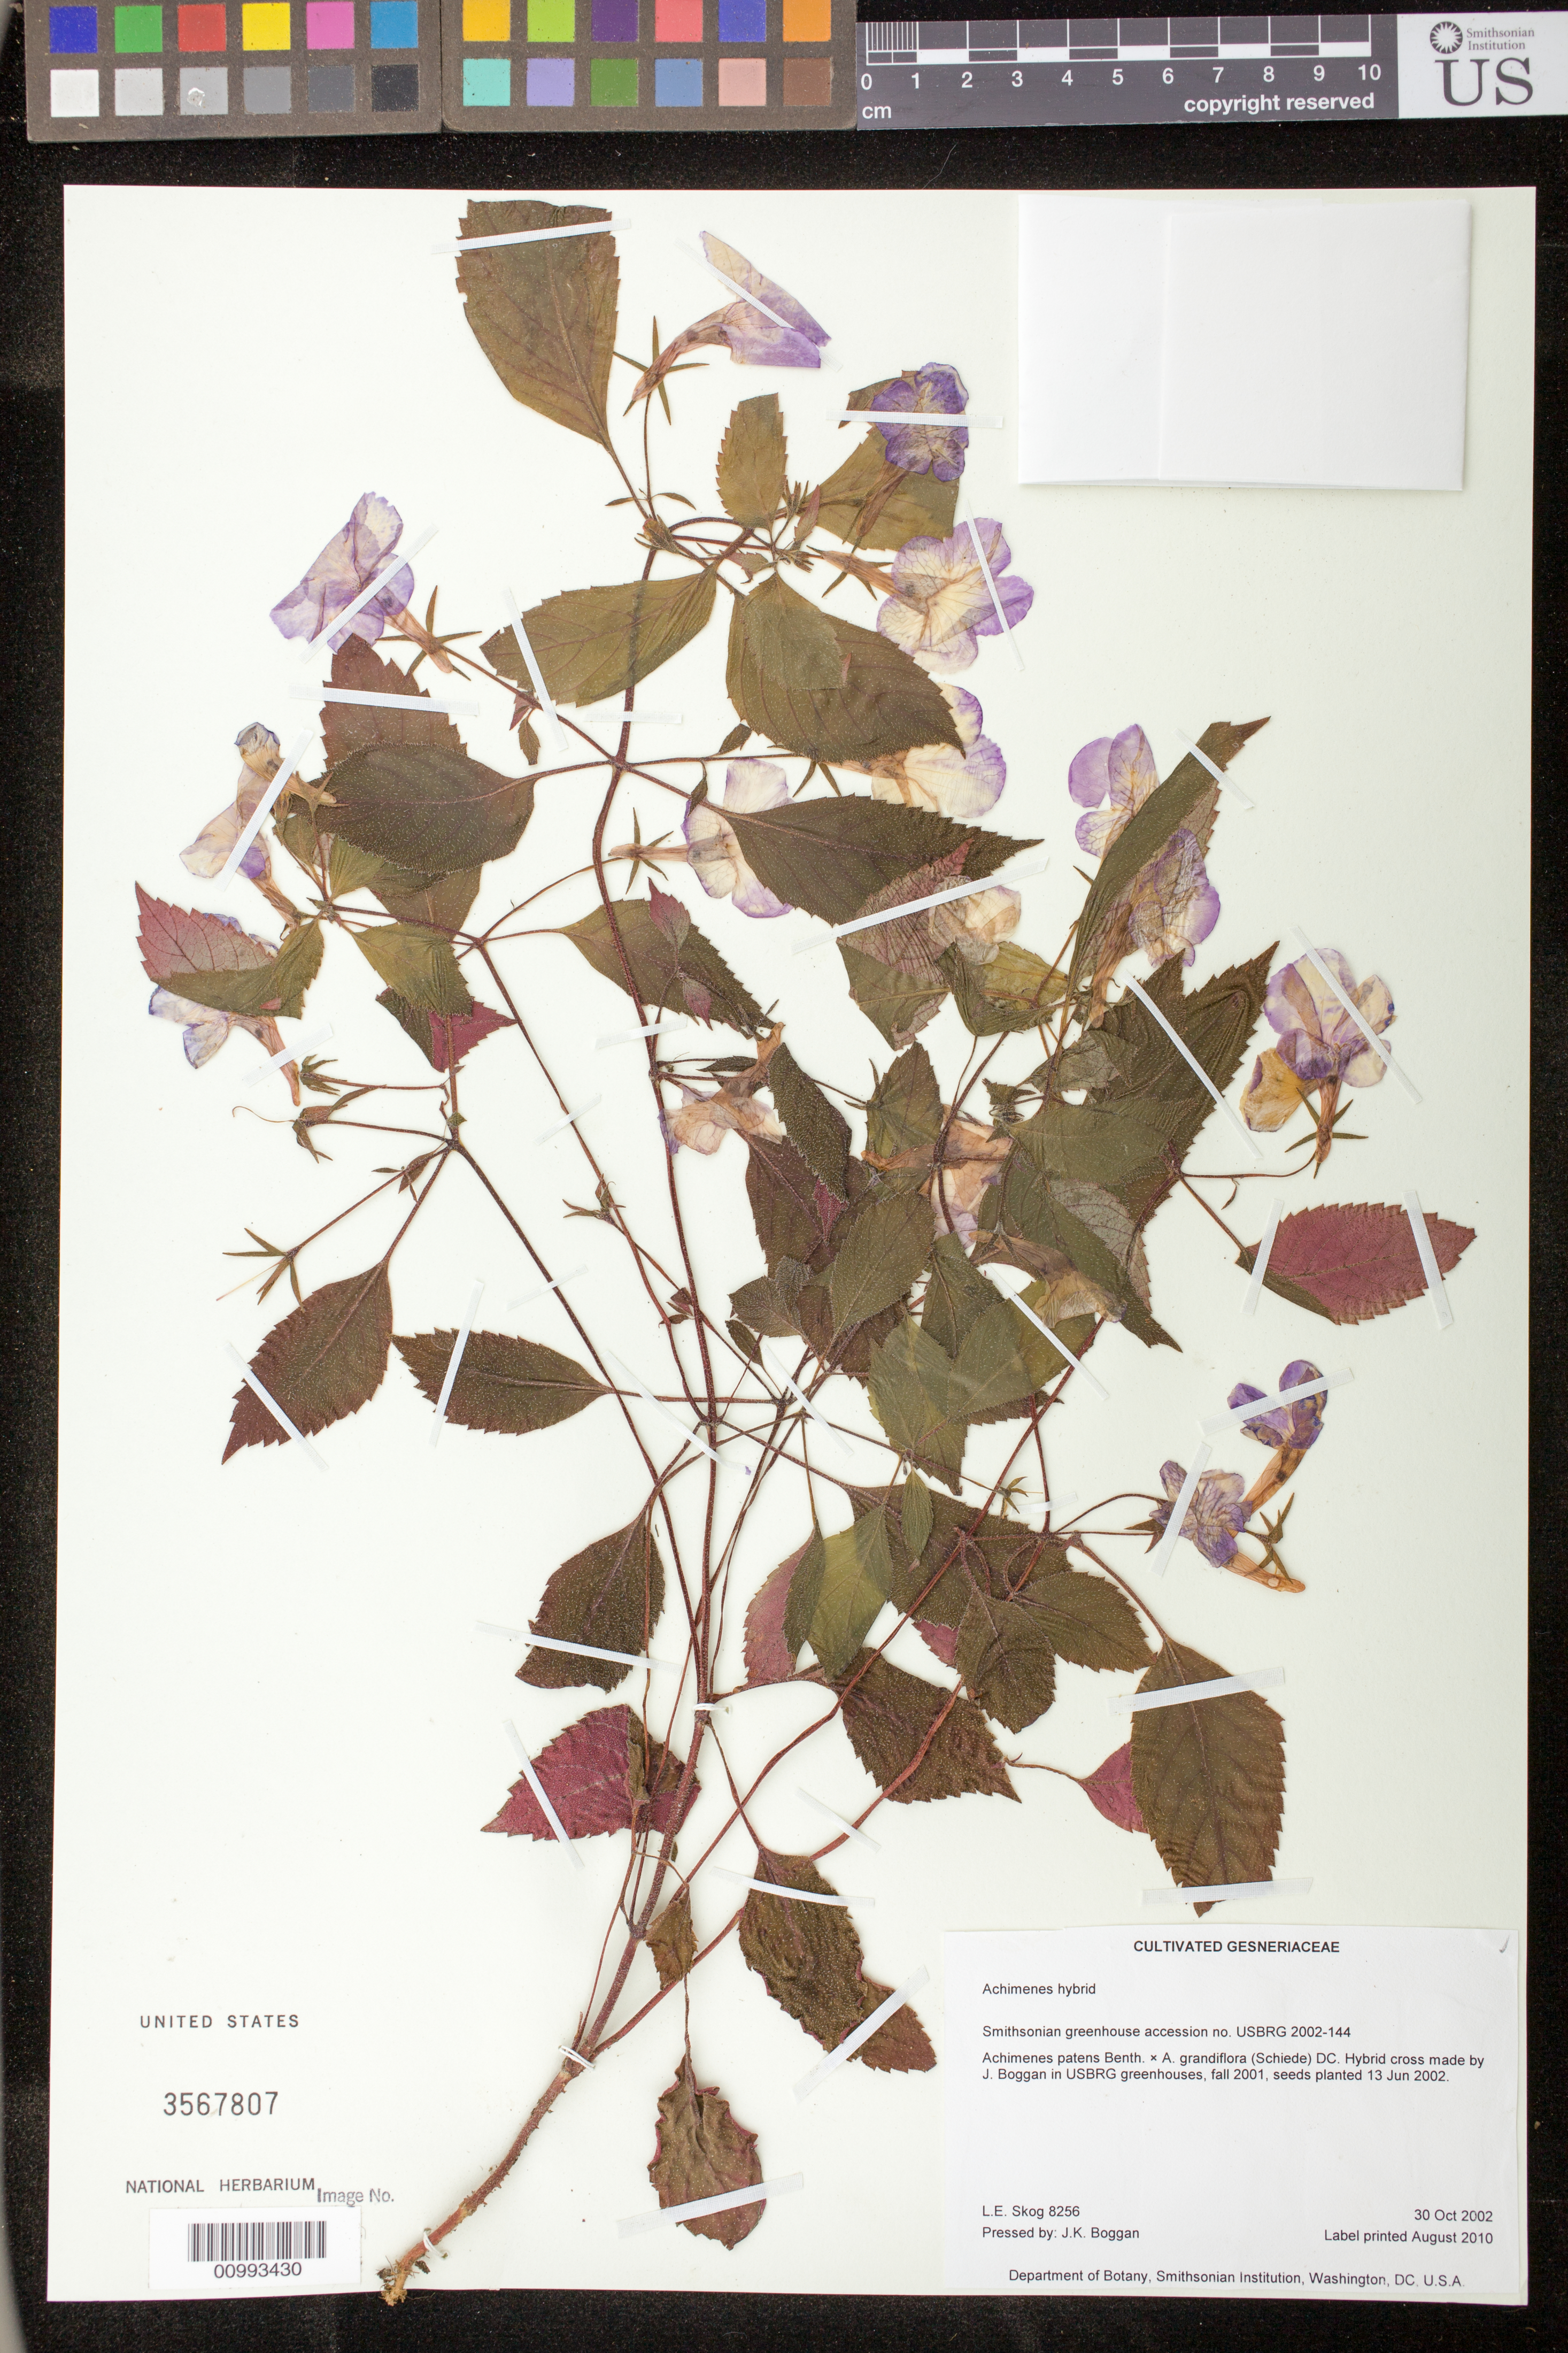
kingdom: Plantae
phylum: Tracheophyta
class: Magnoliopsida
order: Lamiales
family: Gesneriaceae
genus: Achimenes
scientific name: Achimenes hybrid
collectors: L. E. Skog & J. K. Boggan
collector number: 8256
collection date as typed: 30 Oct 2002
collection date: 2002-10-30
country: United States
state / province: District of Columbia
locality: Department of Botany, Smithsonian Institution, Washington, DC, U.S.A.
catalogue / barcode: US 3567807